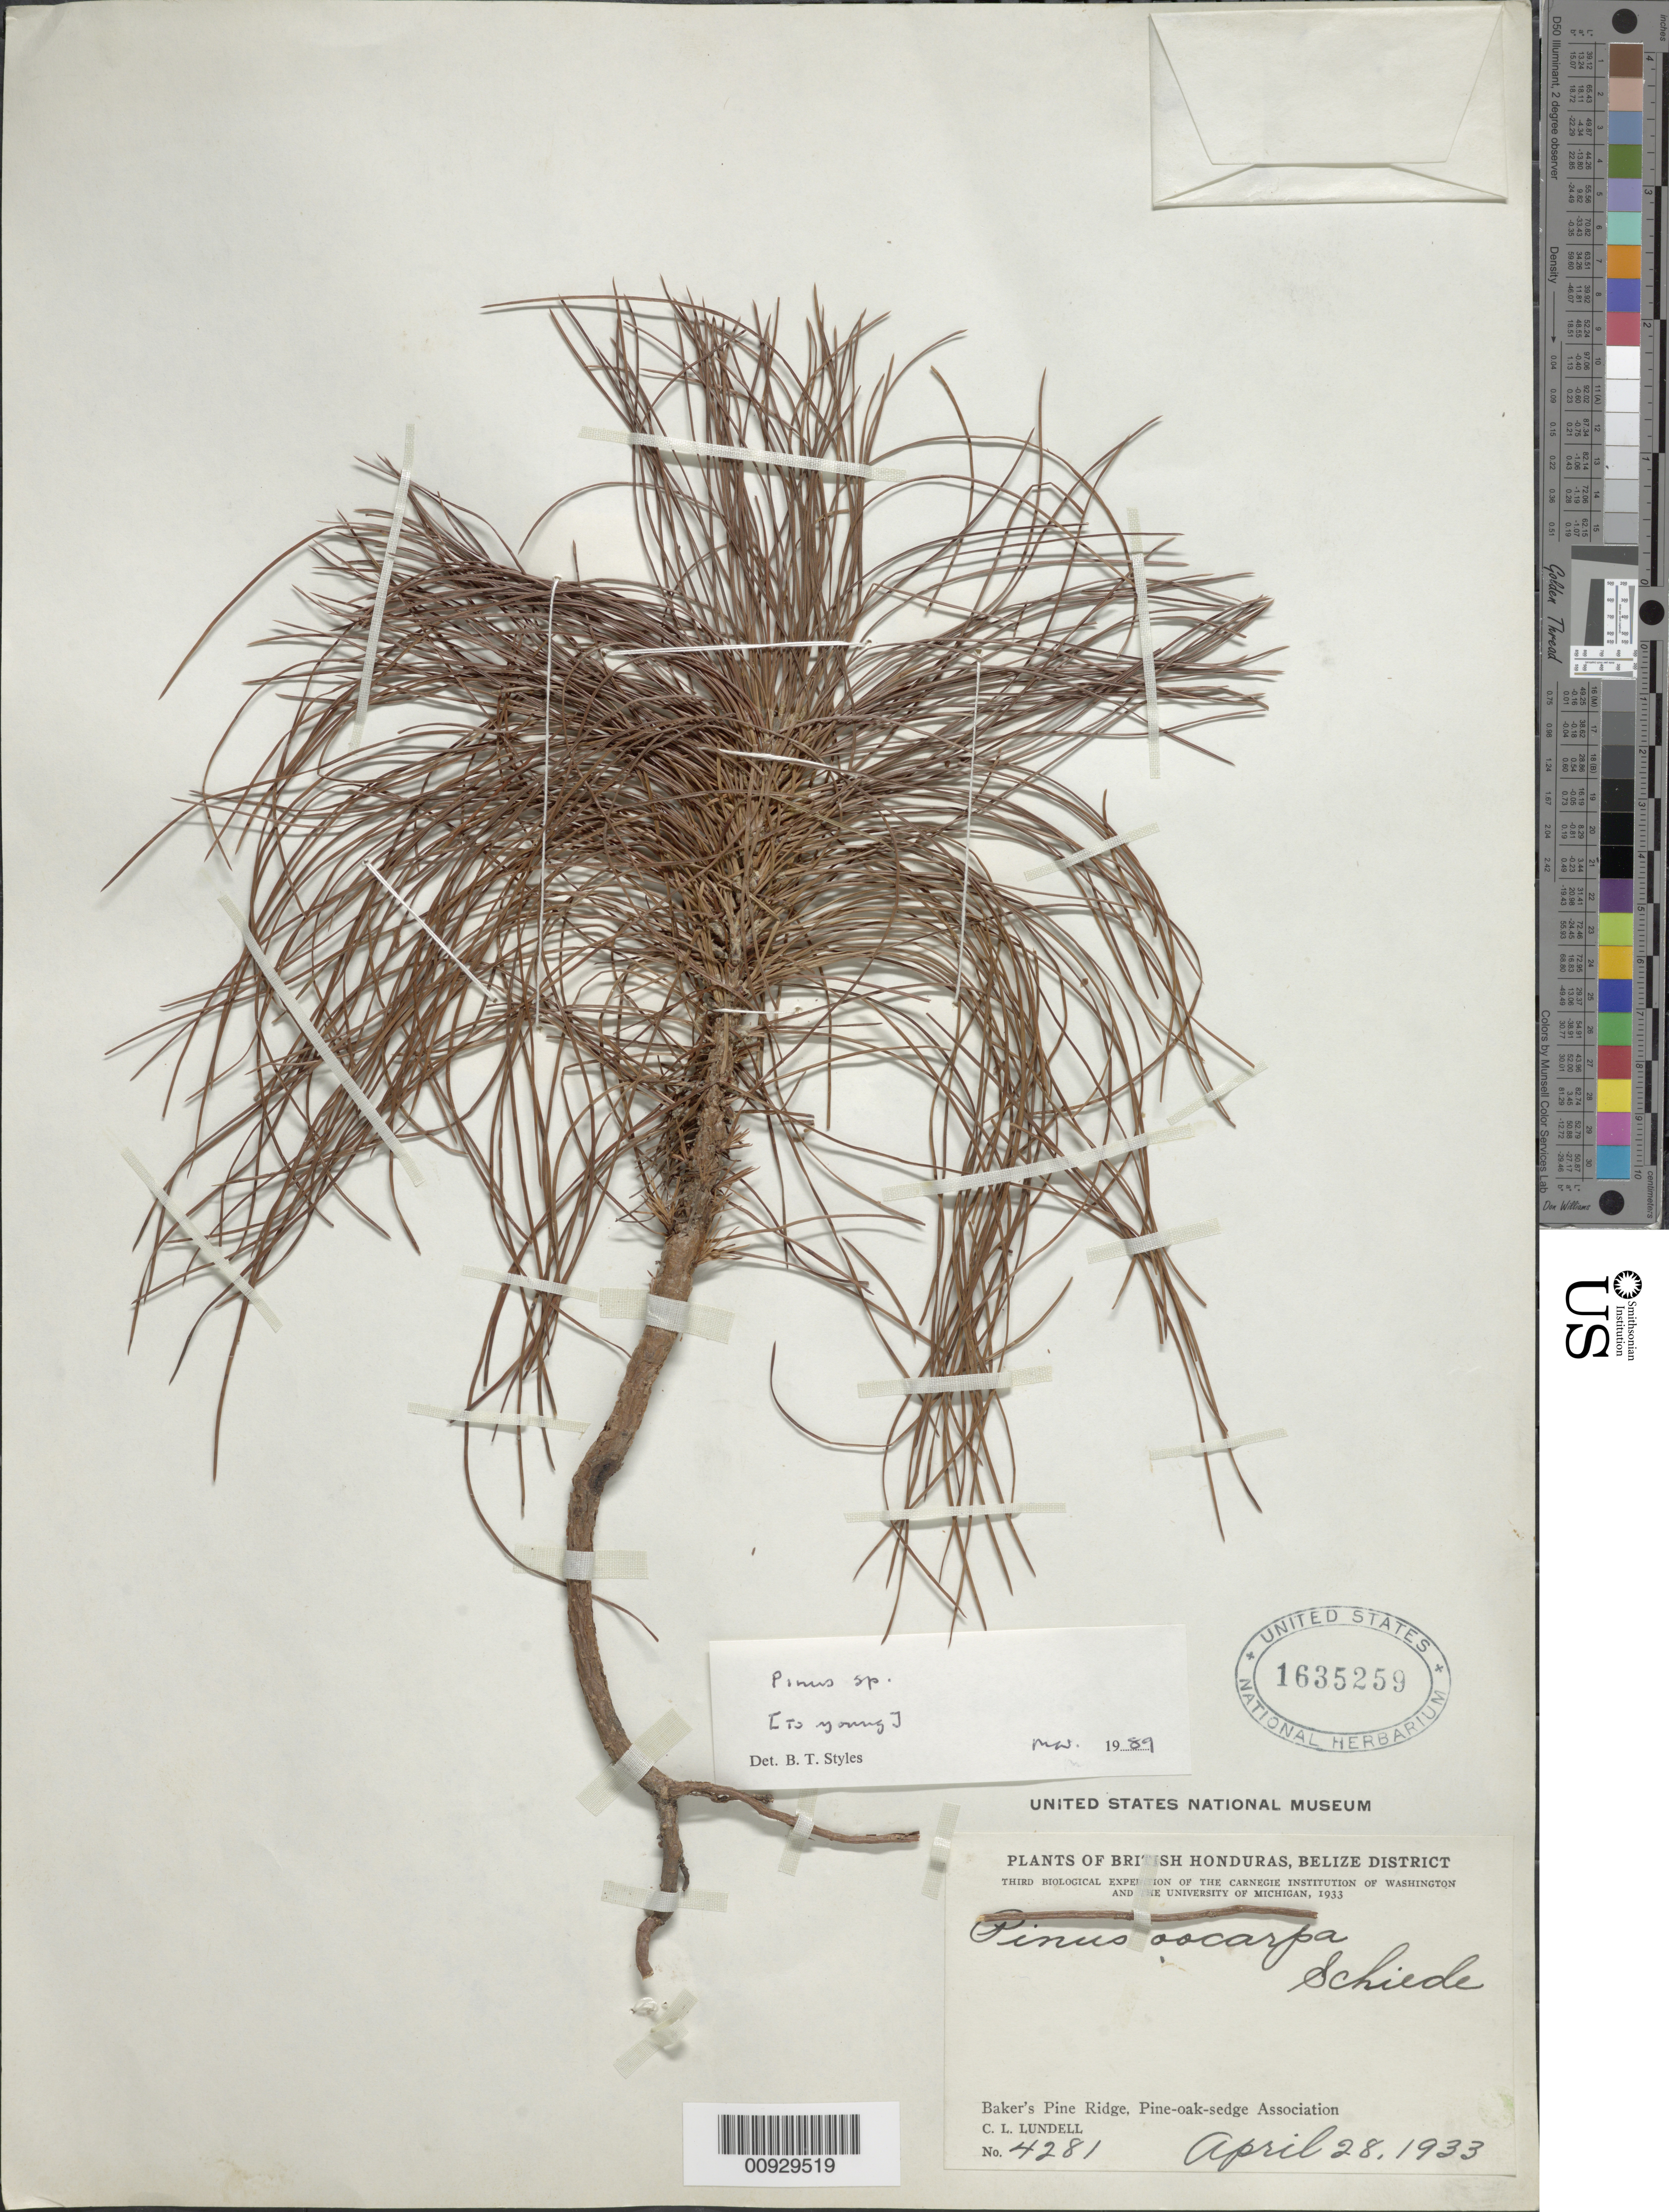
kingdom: Plantae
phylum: Tracheophyta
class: Pinopsida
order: Pinales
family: Pinaceae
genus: Pinus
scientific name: Pinus sp.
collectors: C. L. Lundell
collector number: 4281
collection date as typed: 28 Apr 1933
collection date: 1933-04-28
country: Belize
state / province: Belize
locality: Baker's Pine Ridge.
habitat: Pine-oak-sedge association.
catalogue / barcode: US 1635259